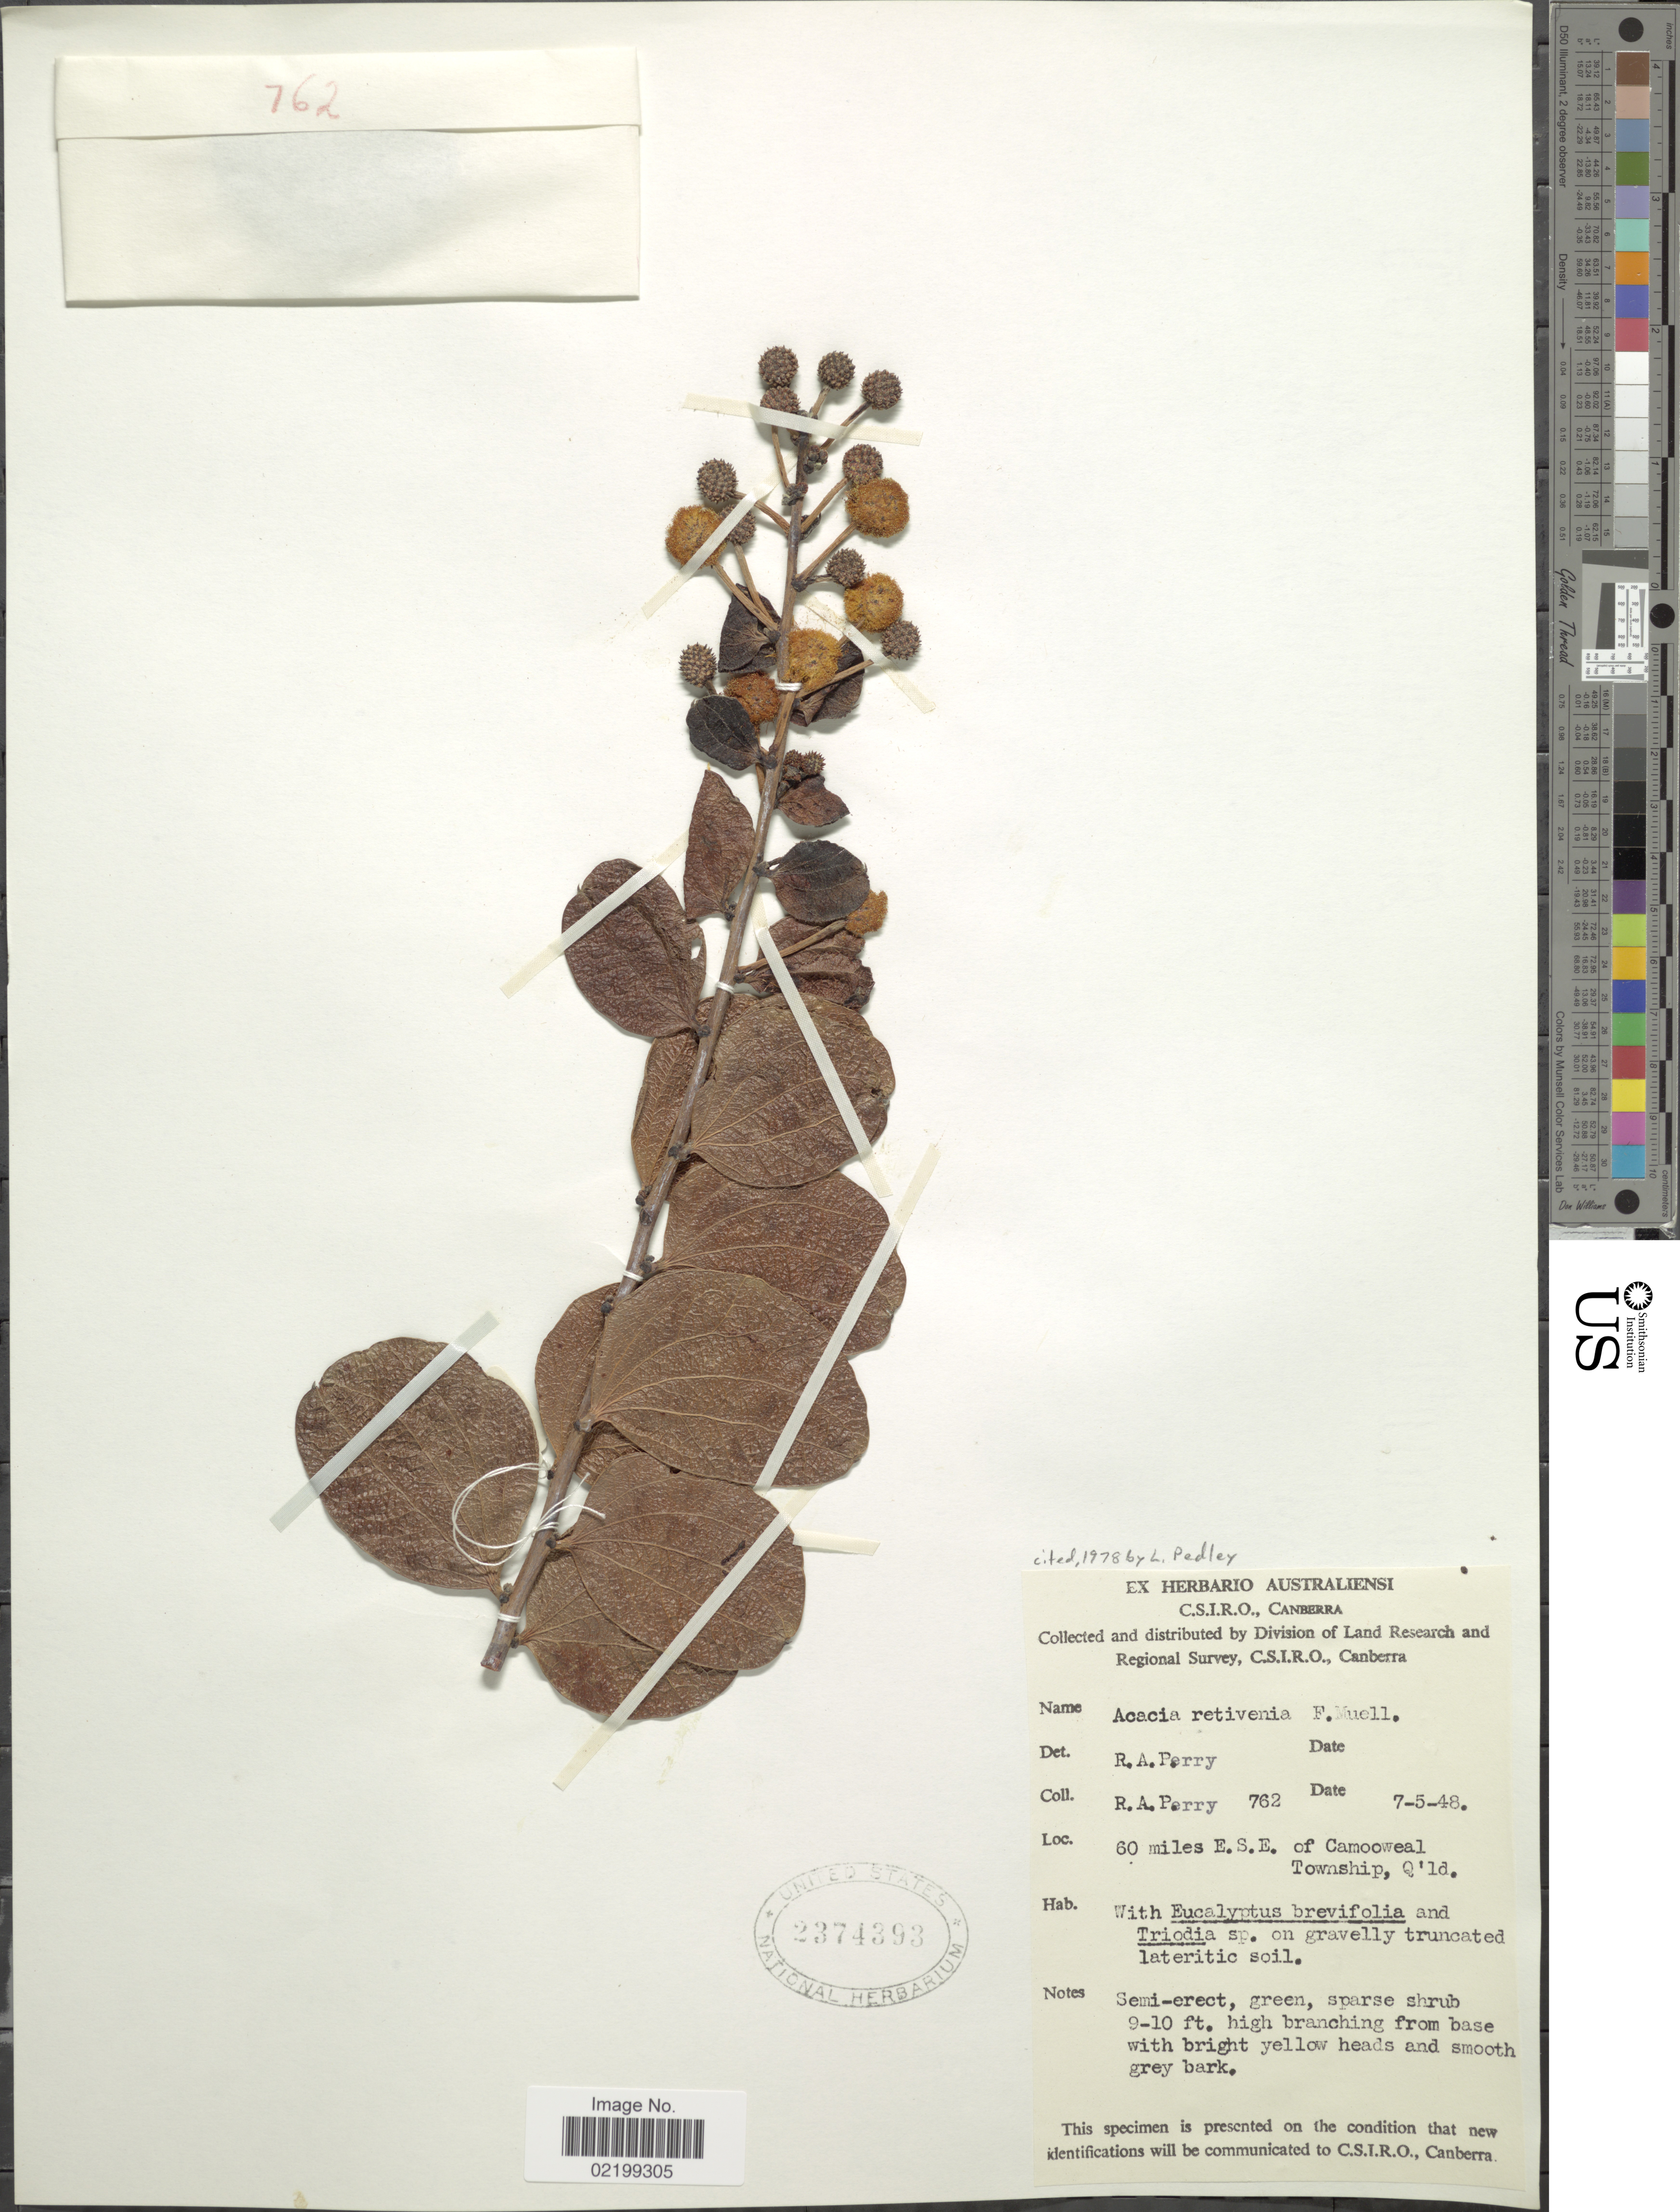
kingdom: Plantae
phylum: Tracheophyta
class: Magnoliopsida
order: Fabales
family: Fabaceae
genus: Acacia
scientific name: Acacia retivenea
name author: F. Muell.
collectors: Perry, R. A.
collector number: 762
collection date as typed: Transcribed d/m/y: 7/5/48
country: Australia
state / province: Queensland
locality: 60 miles E.S.E. of Camooweal Township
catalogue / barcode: US 2374393